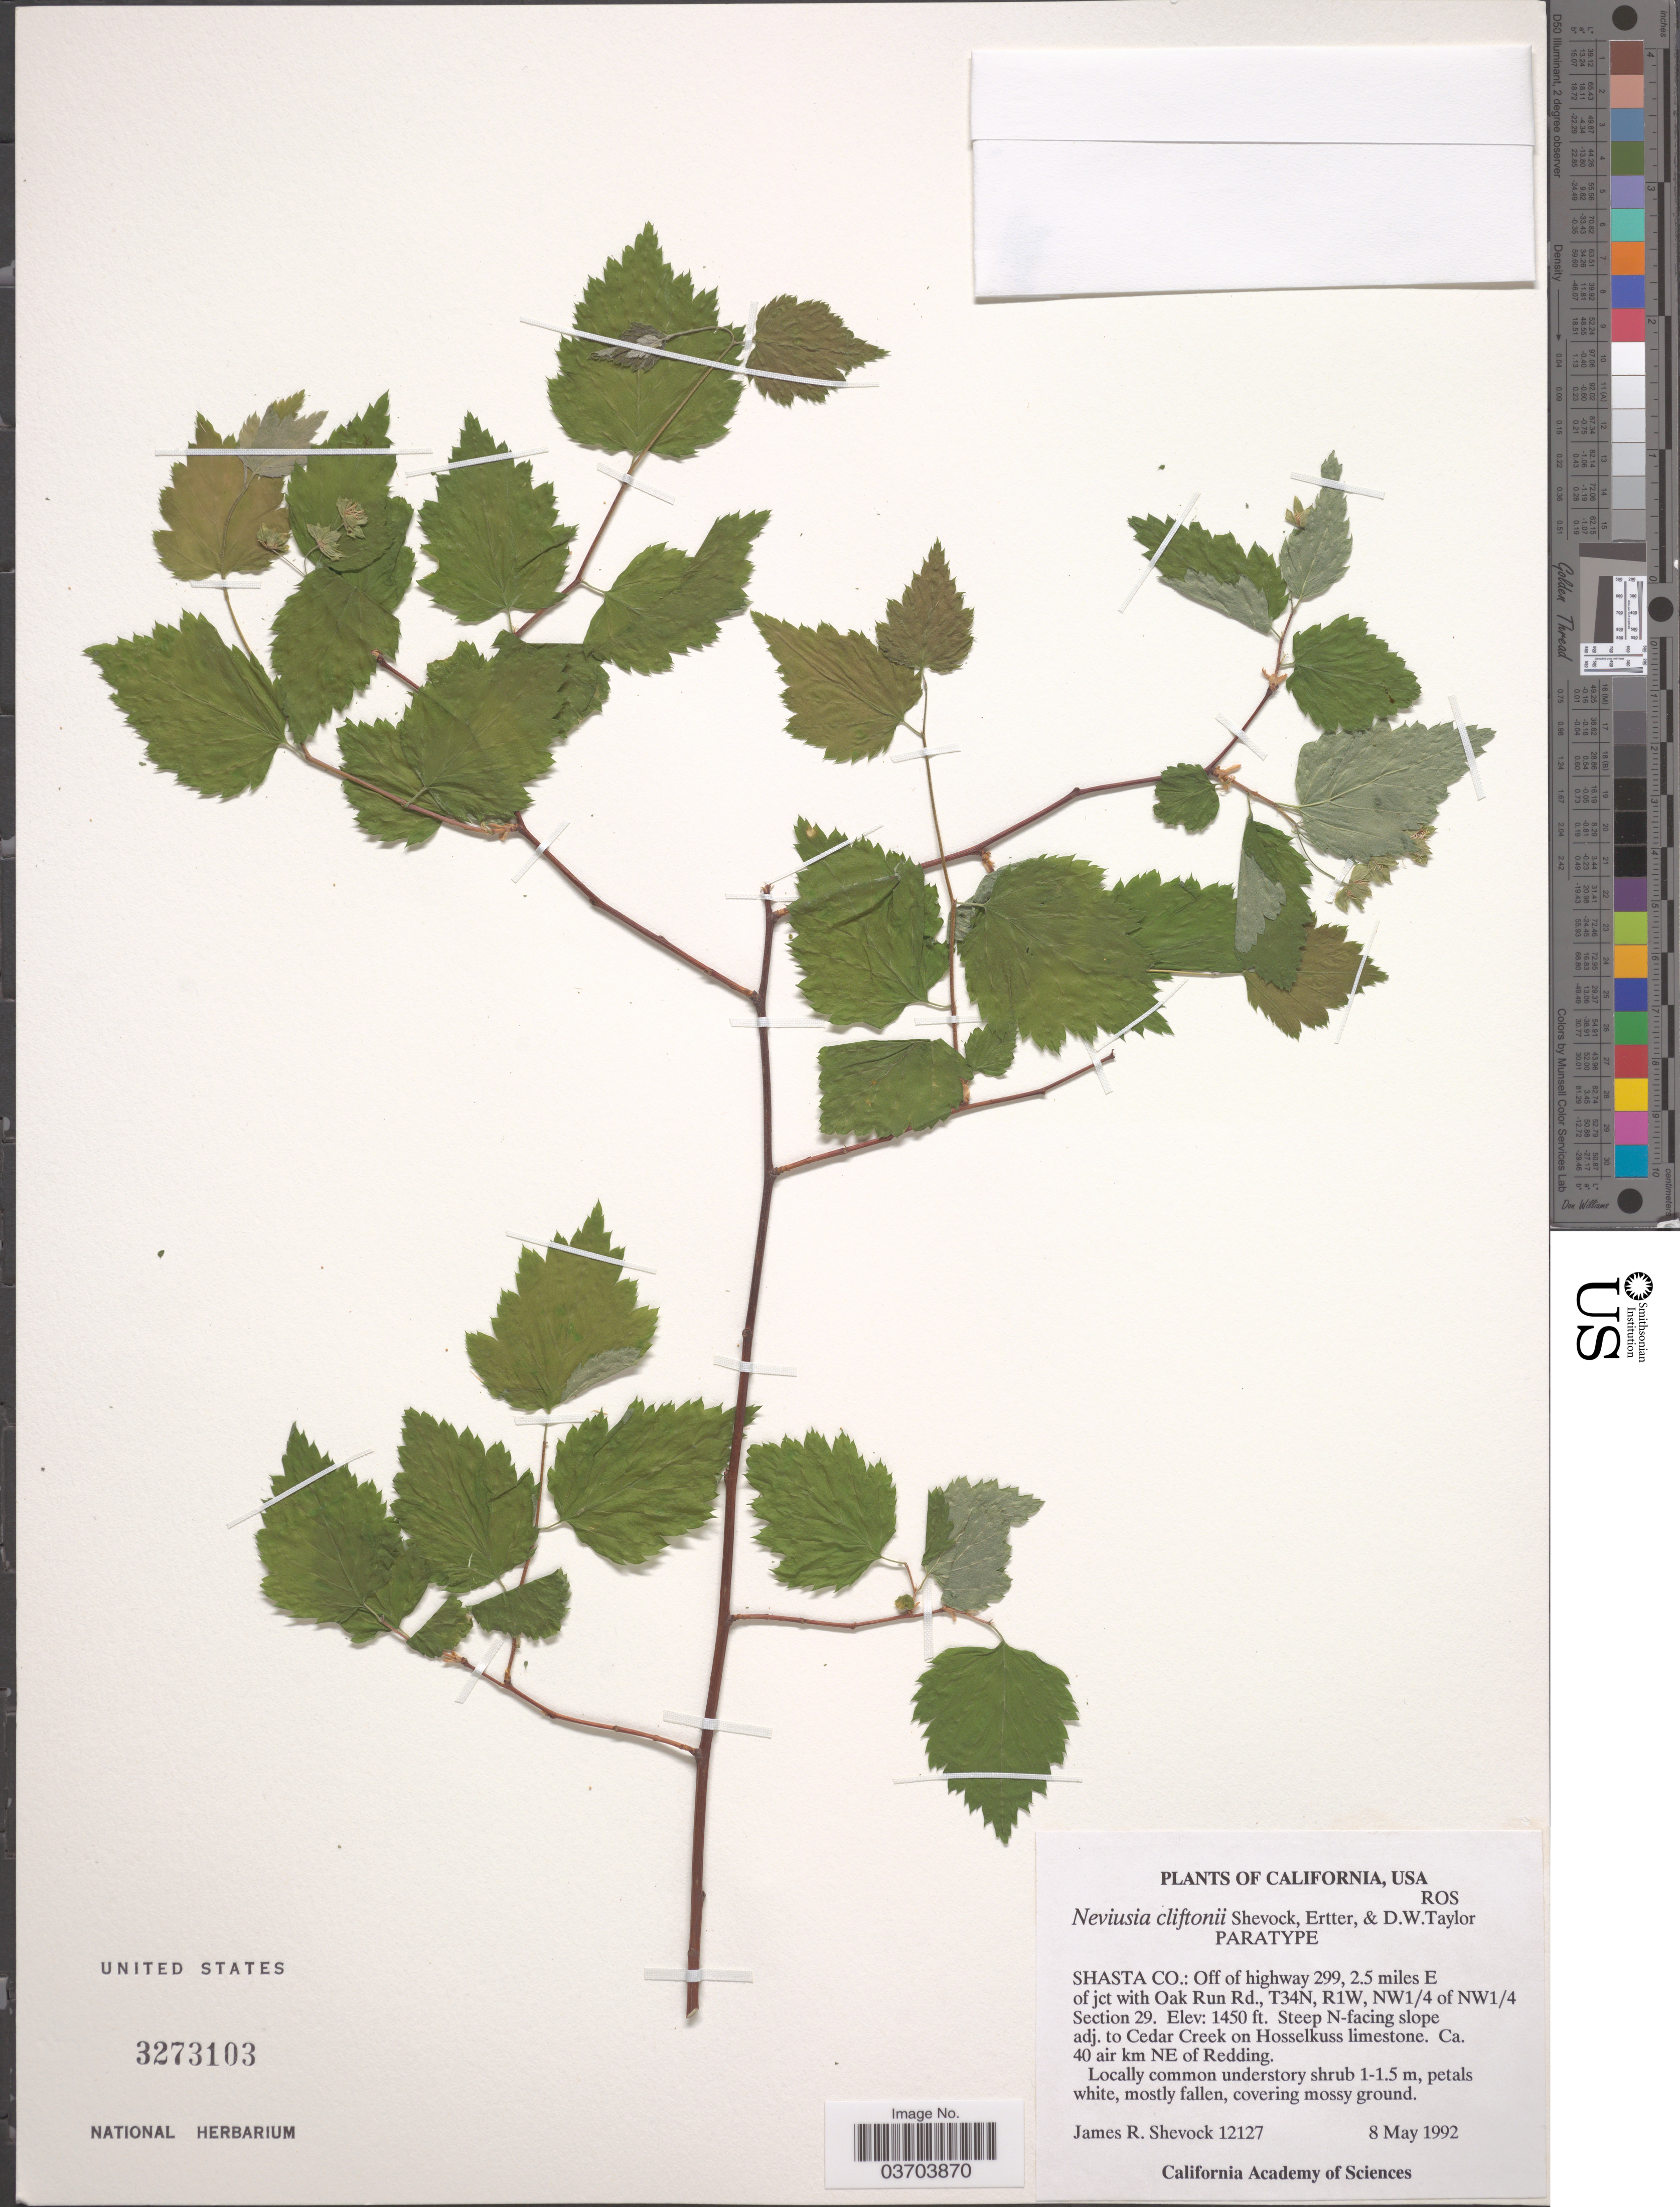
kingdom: Plantae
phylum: Tracheophyta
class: Magnoliopsida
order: Rosales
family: Rosaceae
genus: Neviusia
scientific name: Neviusia cliftonii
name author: Shevock et al.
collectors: J. R. Shevock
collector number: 12127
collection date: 1992-05-08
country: United States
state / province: California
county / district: Shasta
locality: Shasta Co.: Off of highway 299, 2.5 miles E of jct with Oak Run Rd., T34N, R1W, NW1/4 of NW1/4 Section 29. Steep N-facing slope adj. to Cedar Creek on Hosselkuss limestone. Ca. 40 air km NE of Redding.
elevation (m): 442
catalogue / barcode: US 3273103